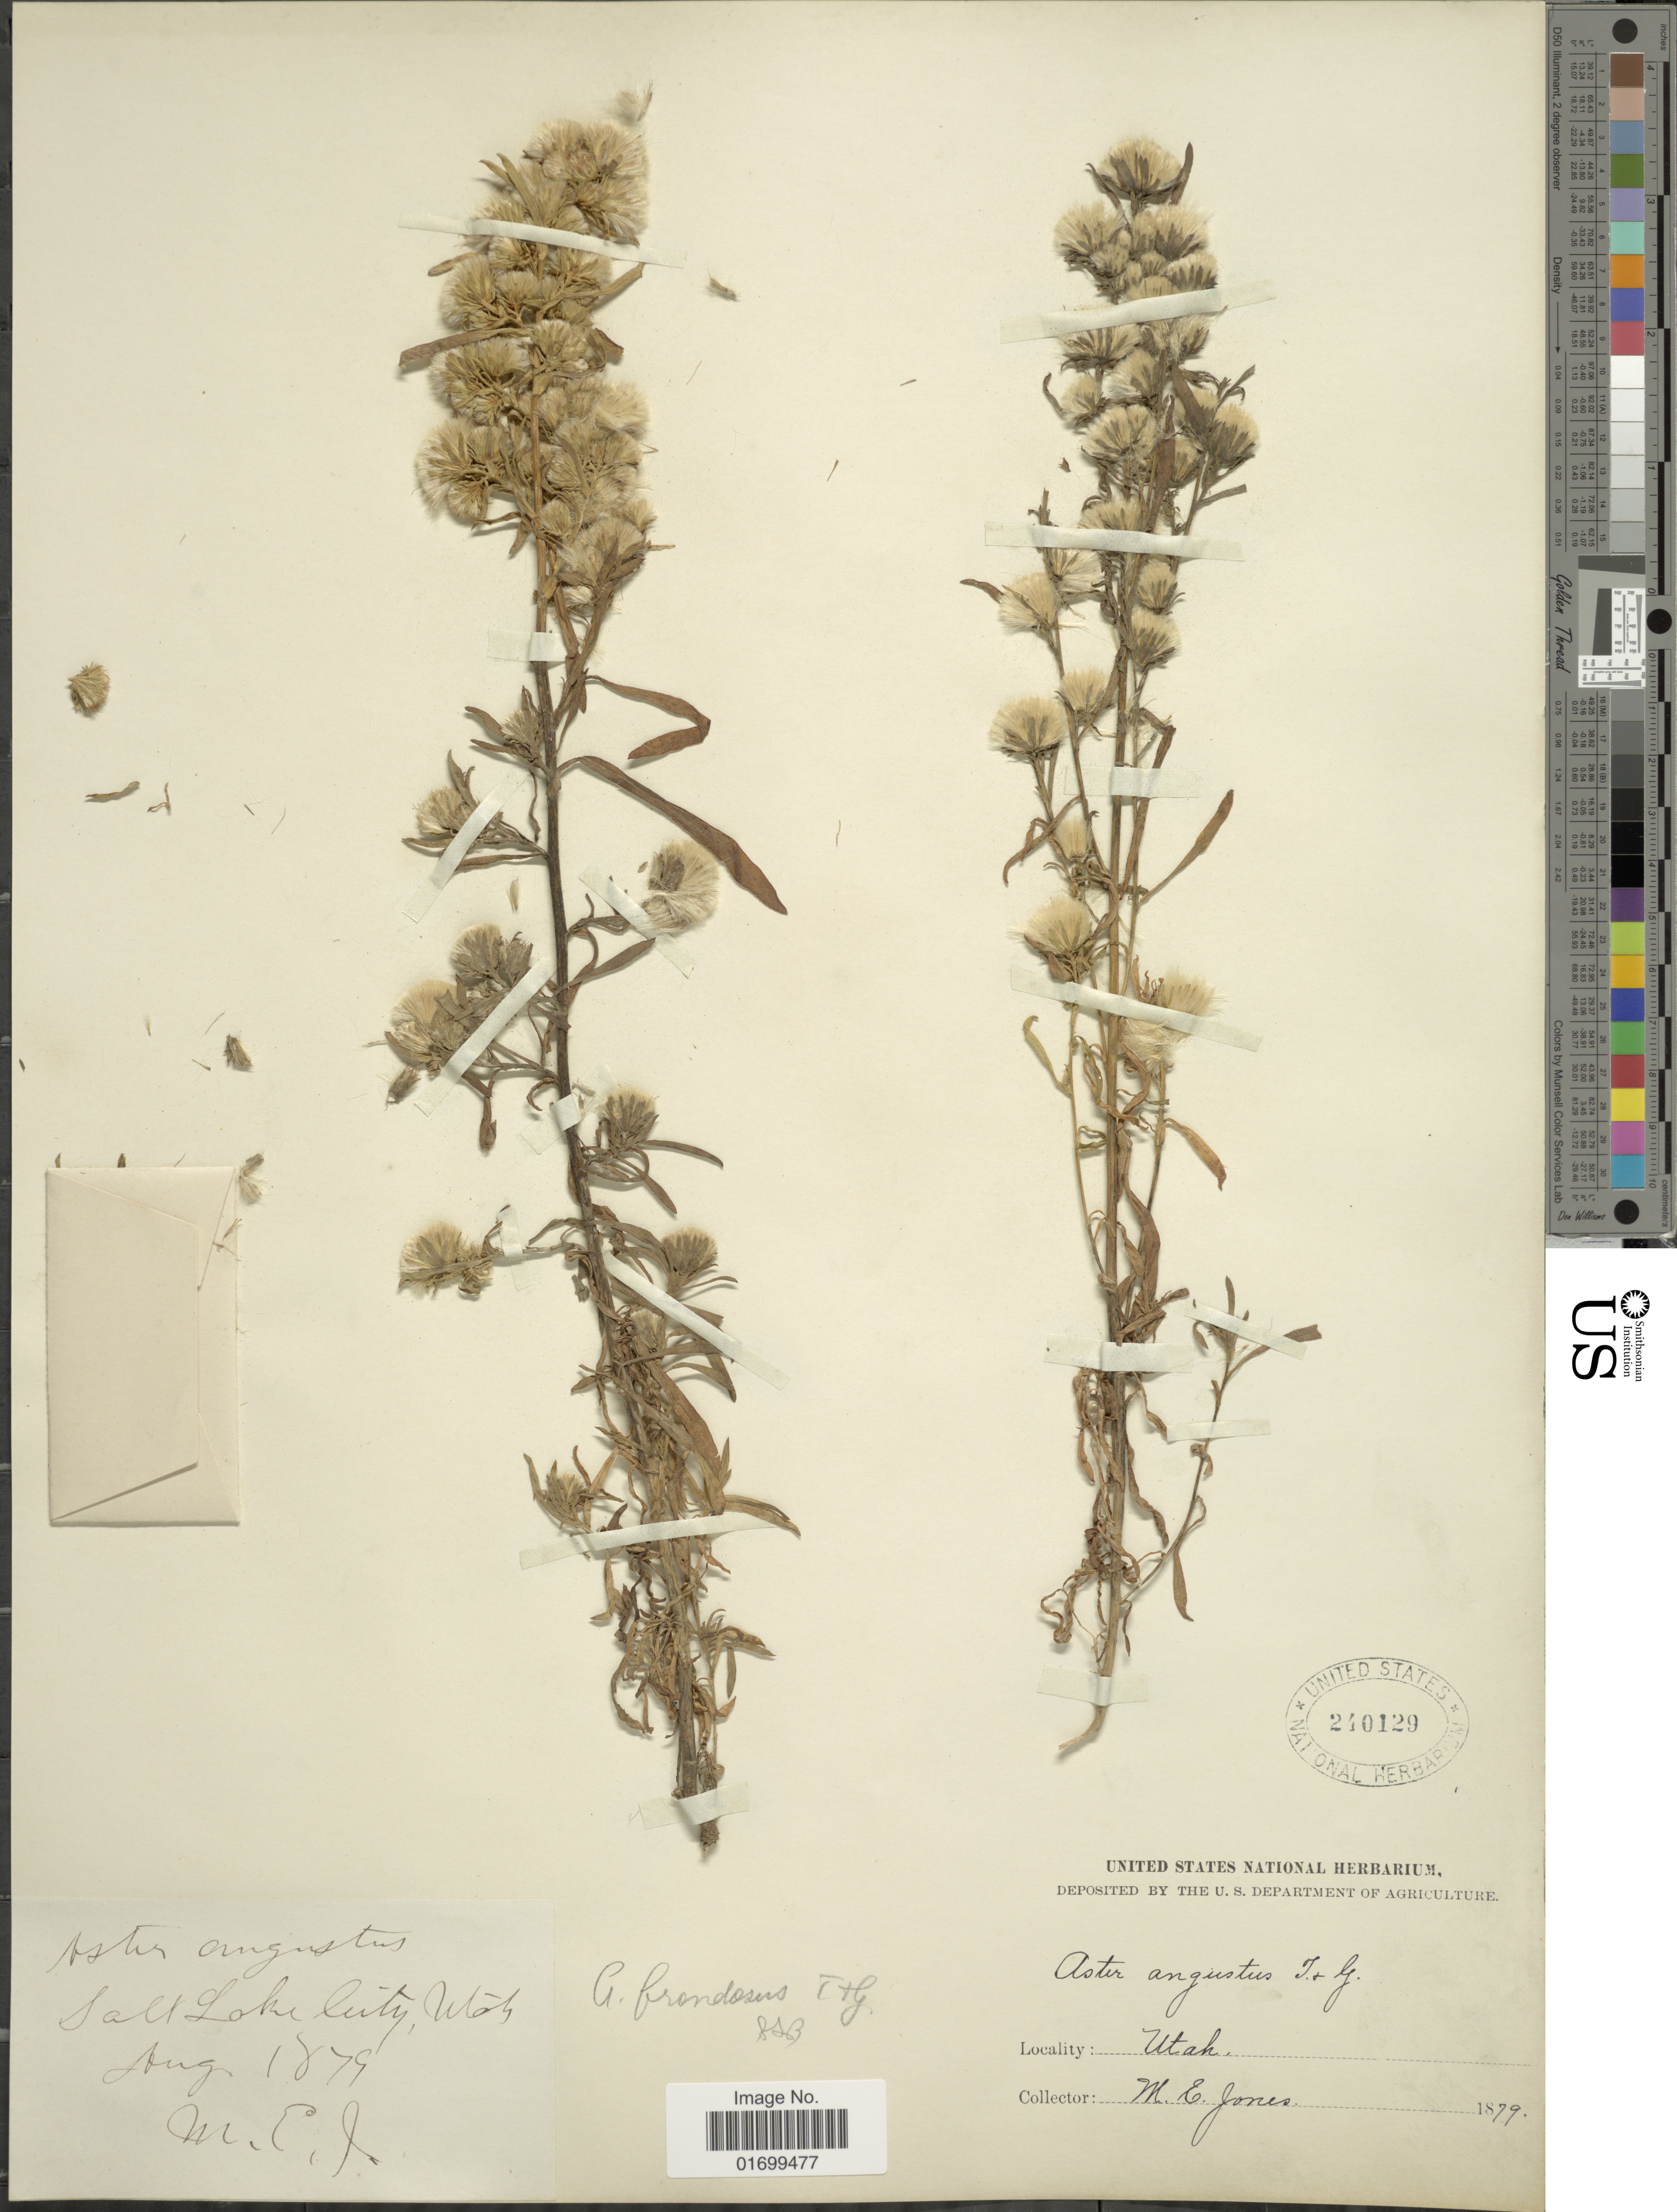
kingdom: Plantae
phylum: Tracheophyta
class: Magnoliopsida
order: Asterales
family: Asteraceae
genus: Symphyotrichum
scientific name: Symphyotrichum frondosum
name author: (Nutt.) G.L. Nesom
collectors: M. E. Jones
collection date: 1879-08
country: United States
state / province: Utah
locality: Salt Lake City.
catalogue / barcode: US 240129